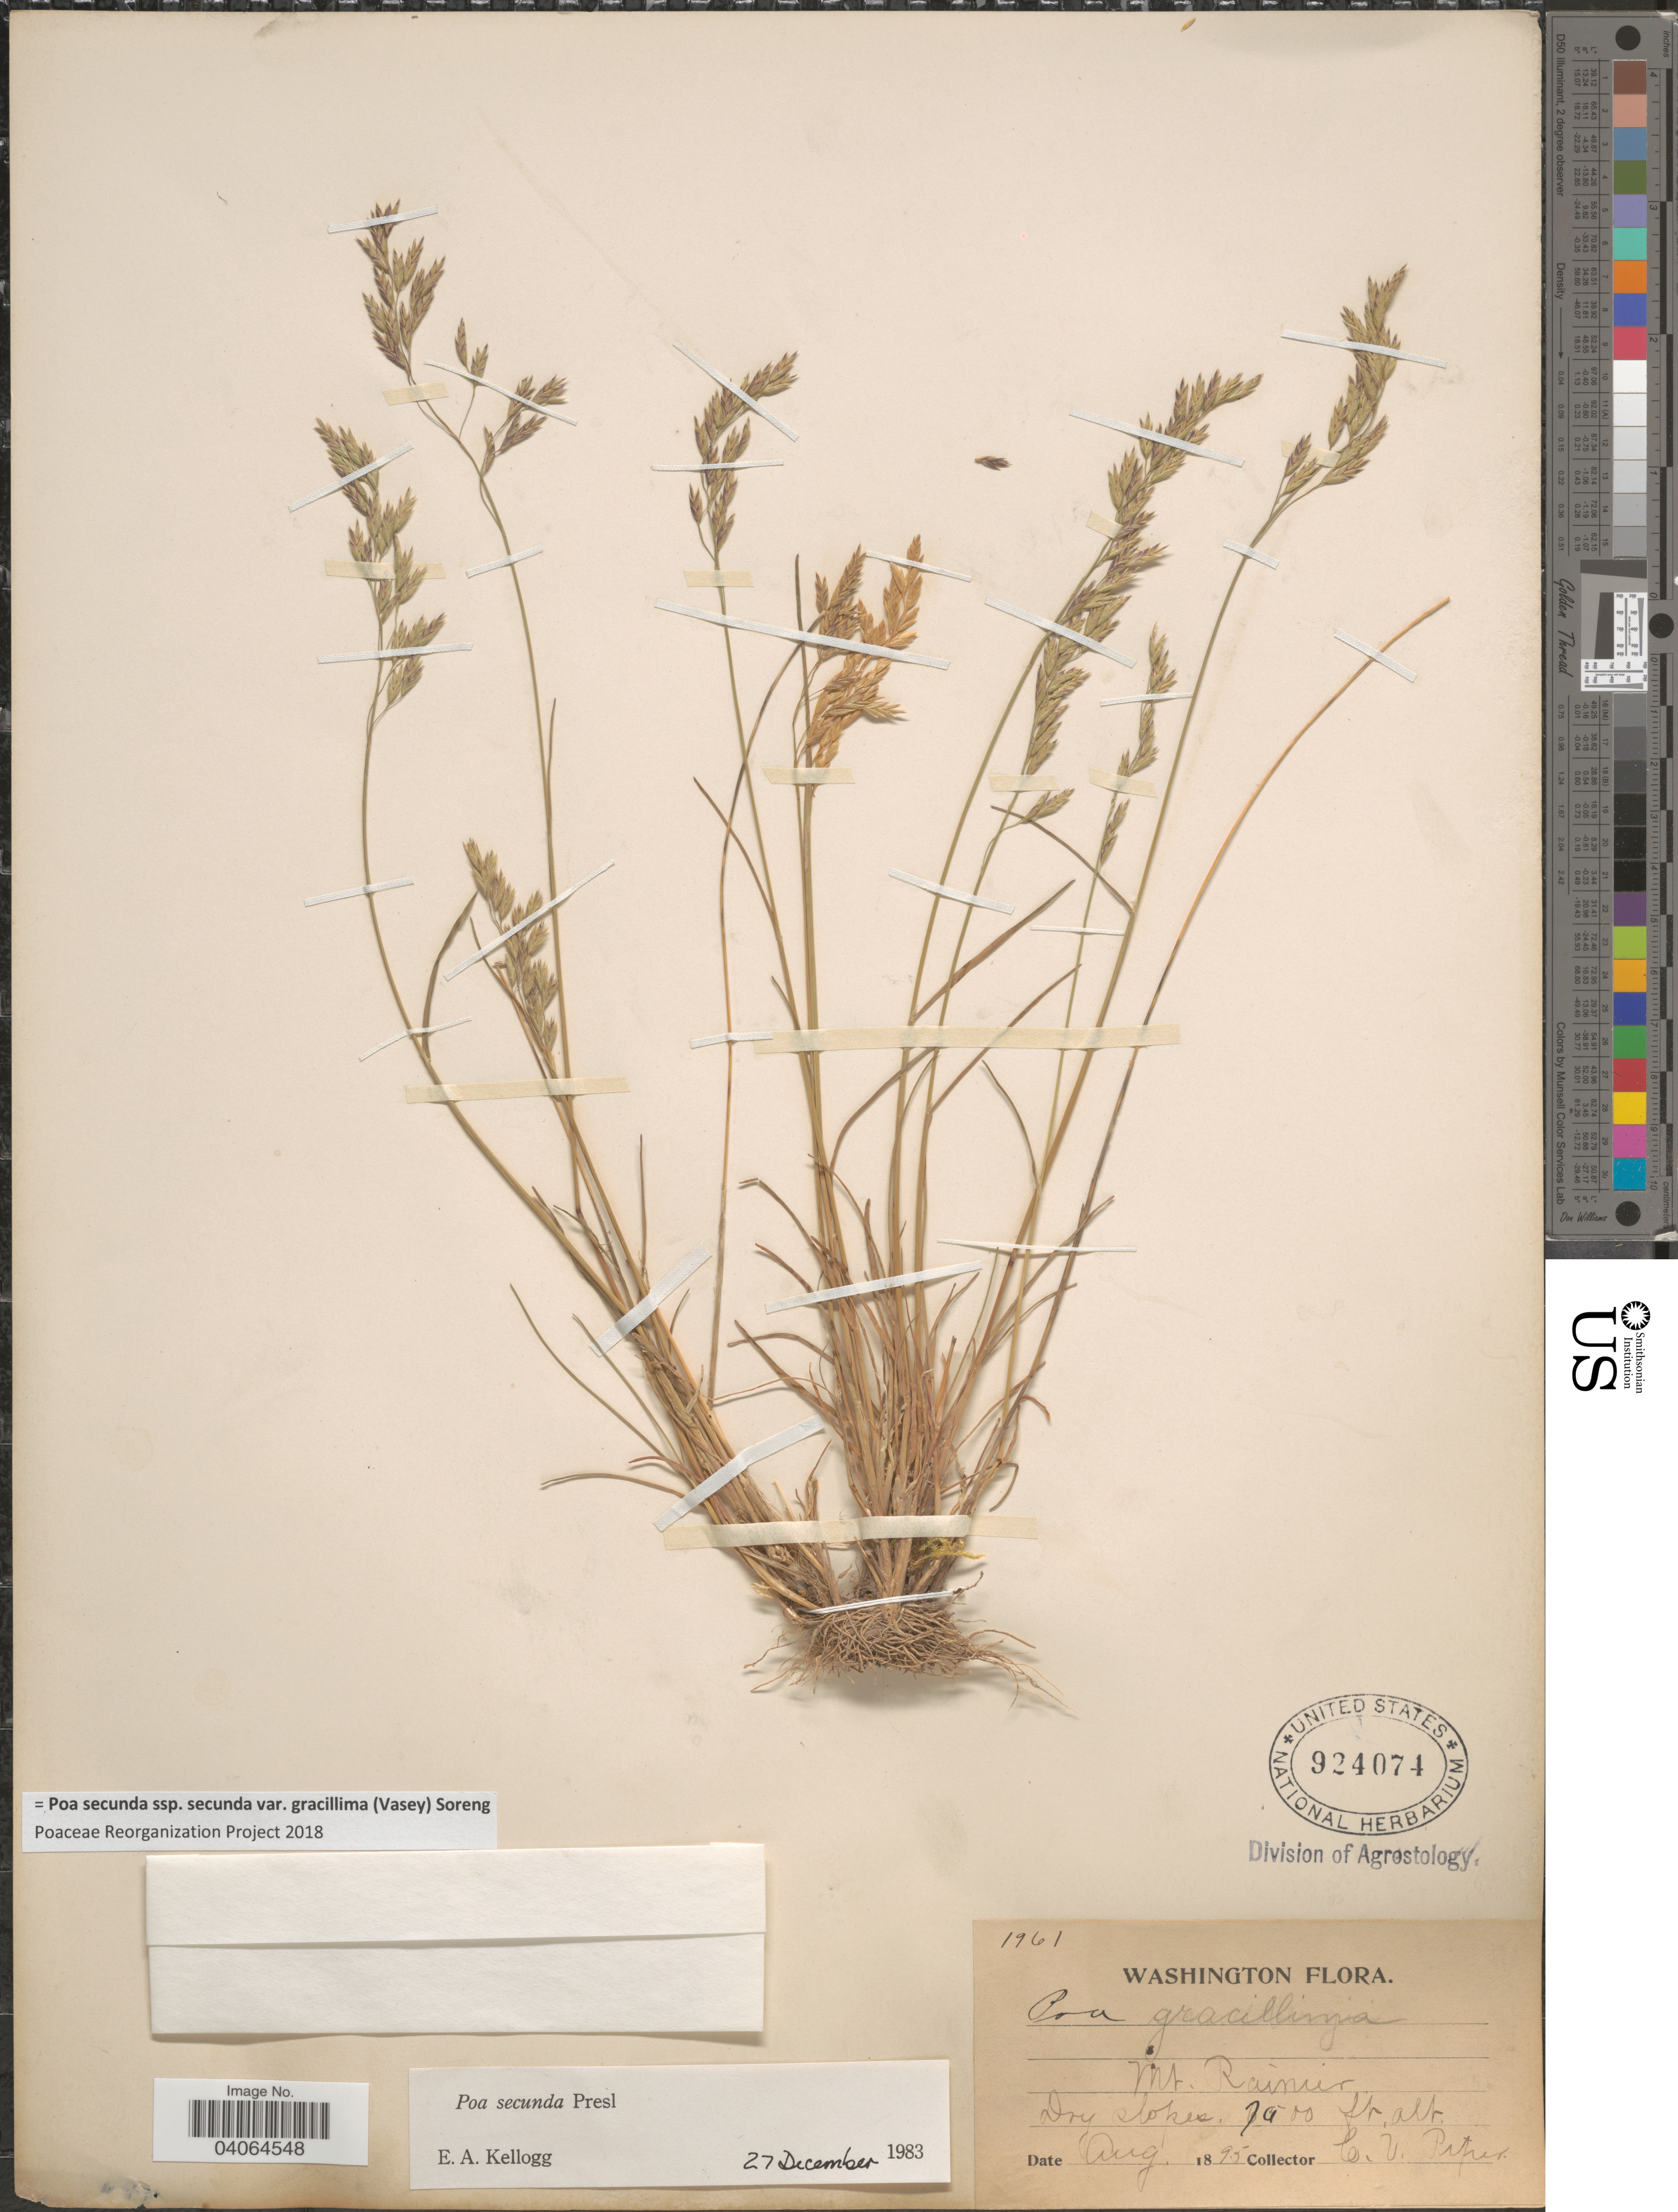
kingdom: Plantae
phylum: Tracheophyta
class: Liliopsida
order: Poales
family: Poaceae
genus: Poa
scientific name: Poa secunda subsp. secunda var. gracillima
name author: (Vasey) Soreng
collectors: C. V. Piper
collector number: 1961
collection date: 1895-08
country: United States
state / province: Washington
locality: Mt. Rainier. Dry slope.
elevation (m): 2316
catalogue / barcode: US 924074